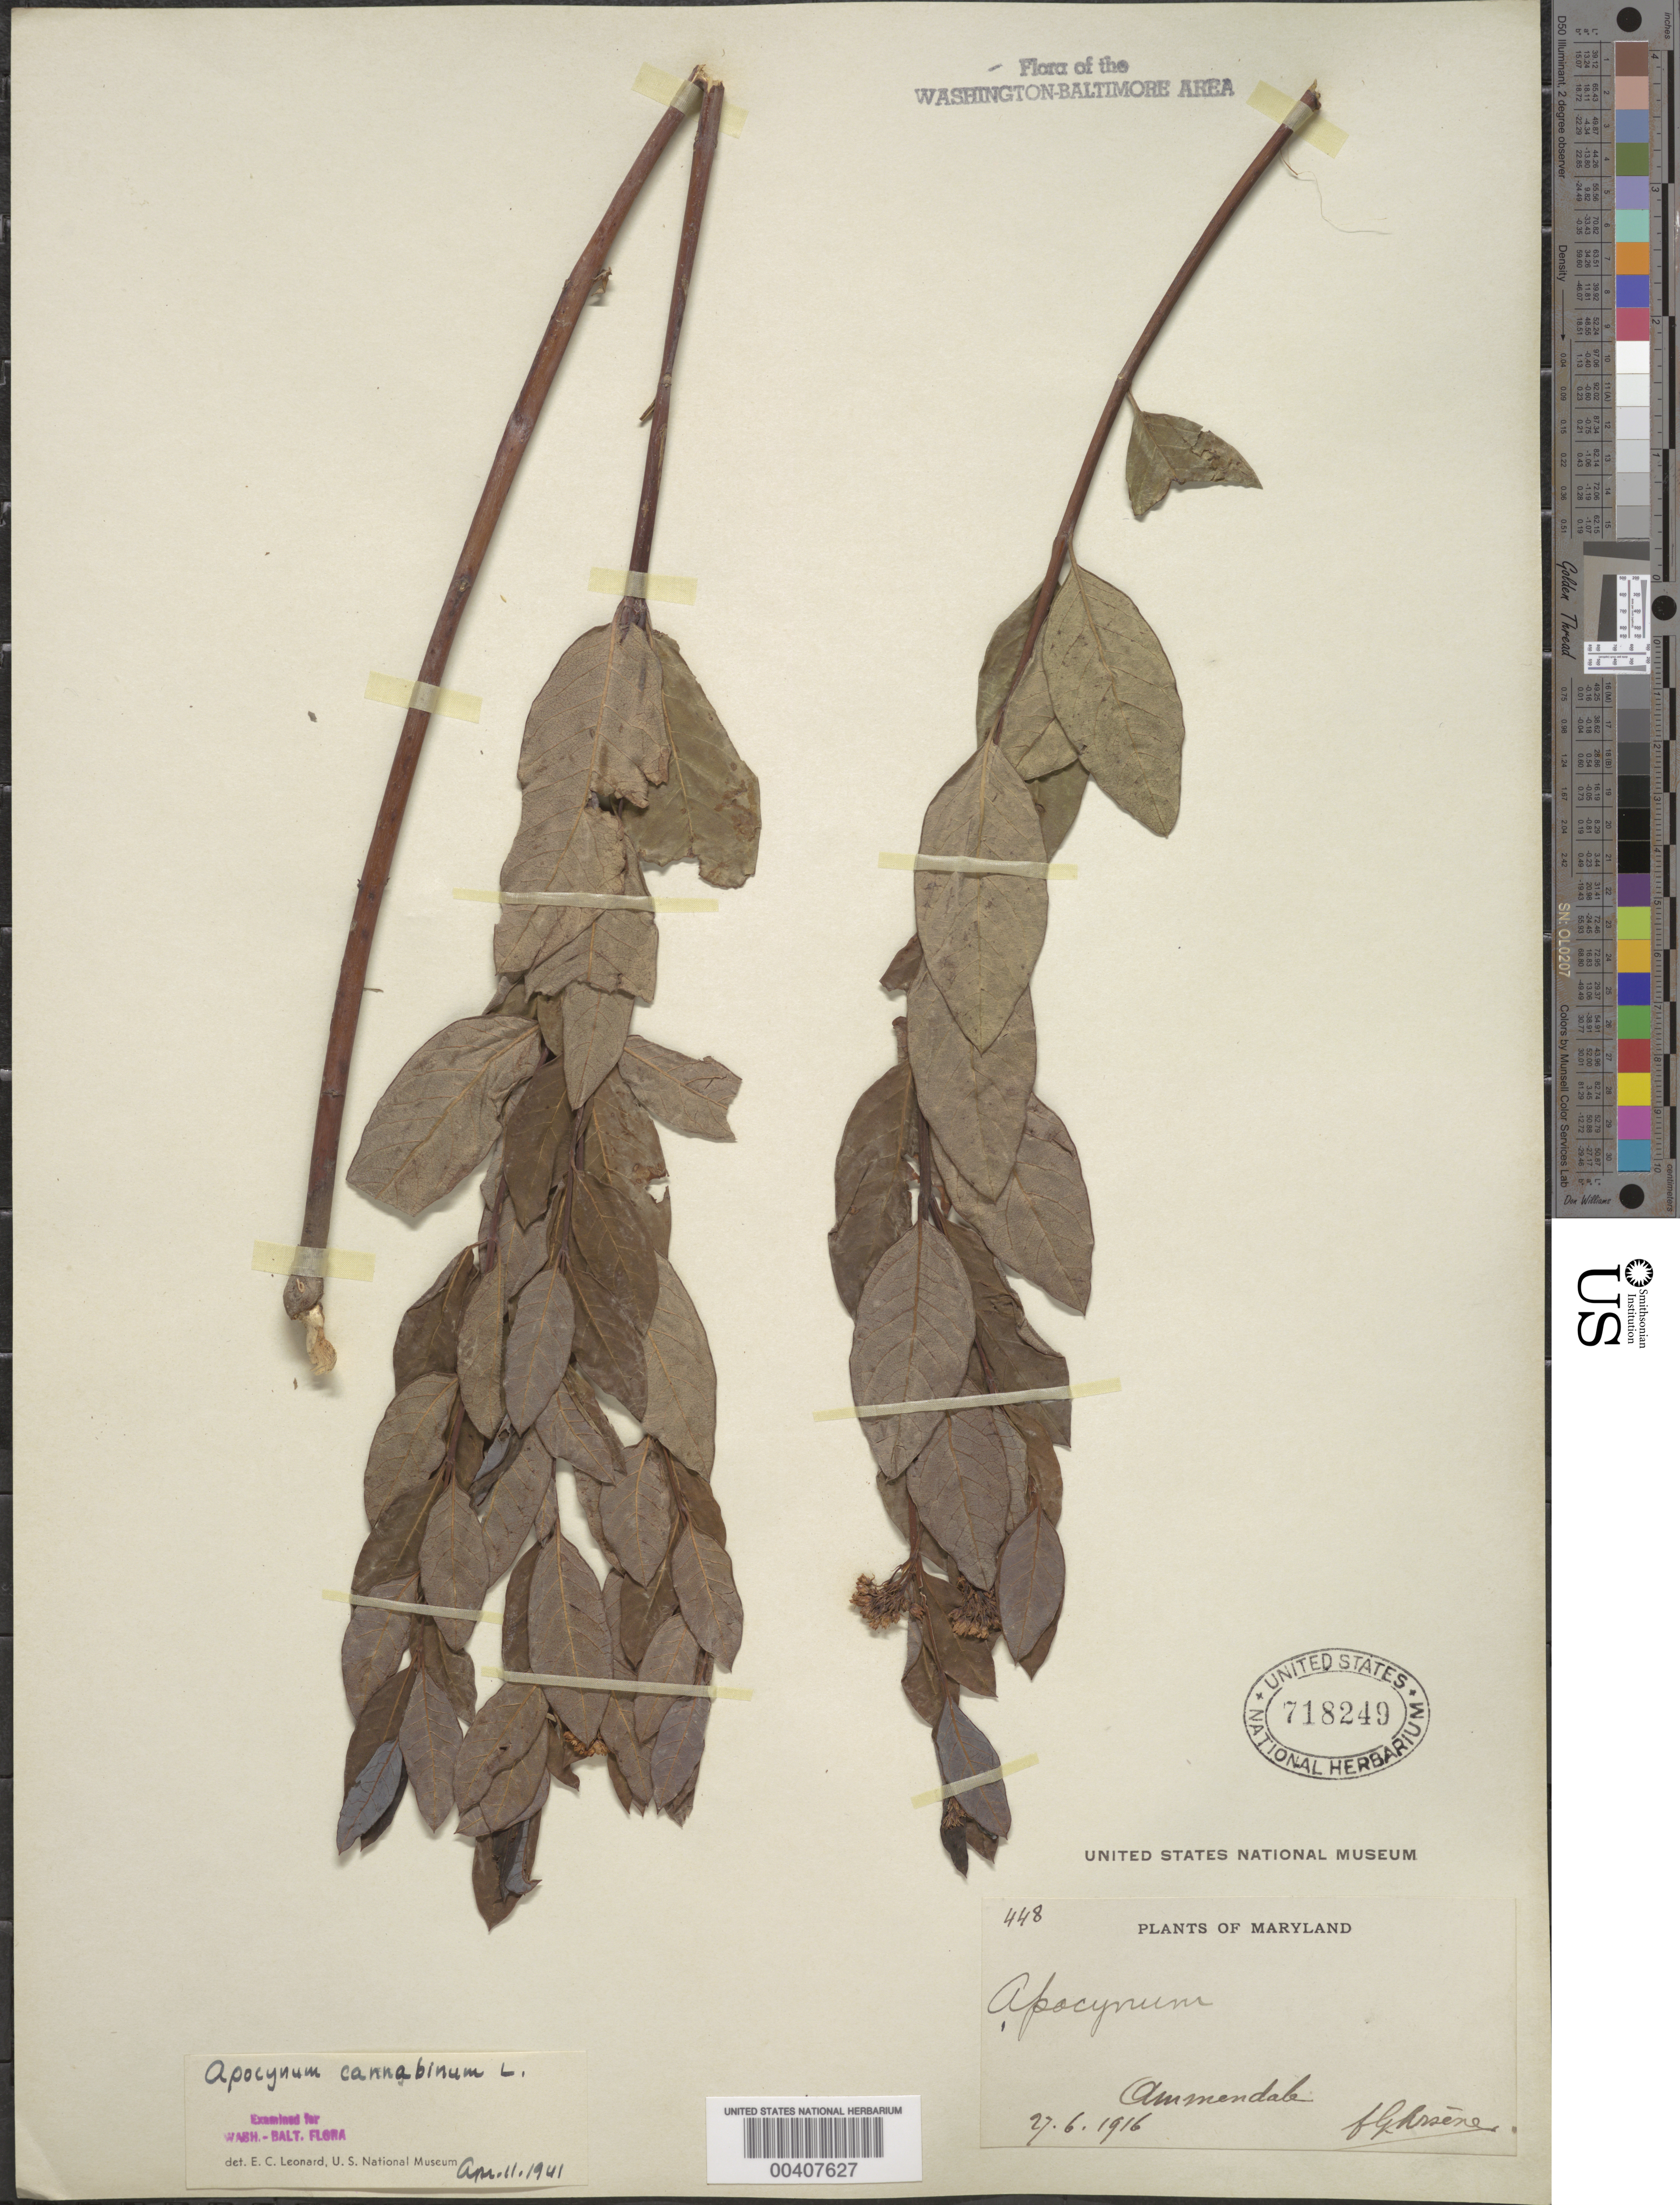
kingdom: Plantae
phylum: Tracheophyta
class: Magnoliopsida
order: Gentianales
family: Apocynaceae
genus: Apocynum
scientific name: Apocynum cannabinum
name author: L.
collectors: Bro. G. Arsène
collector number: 448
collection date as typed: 27 Jun 1916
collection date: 1916-06-27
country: United States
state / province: Maryland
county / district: Prince George's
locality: Ammendale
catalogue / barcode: US 718249